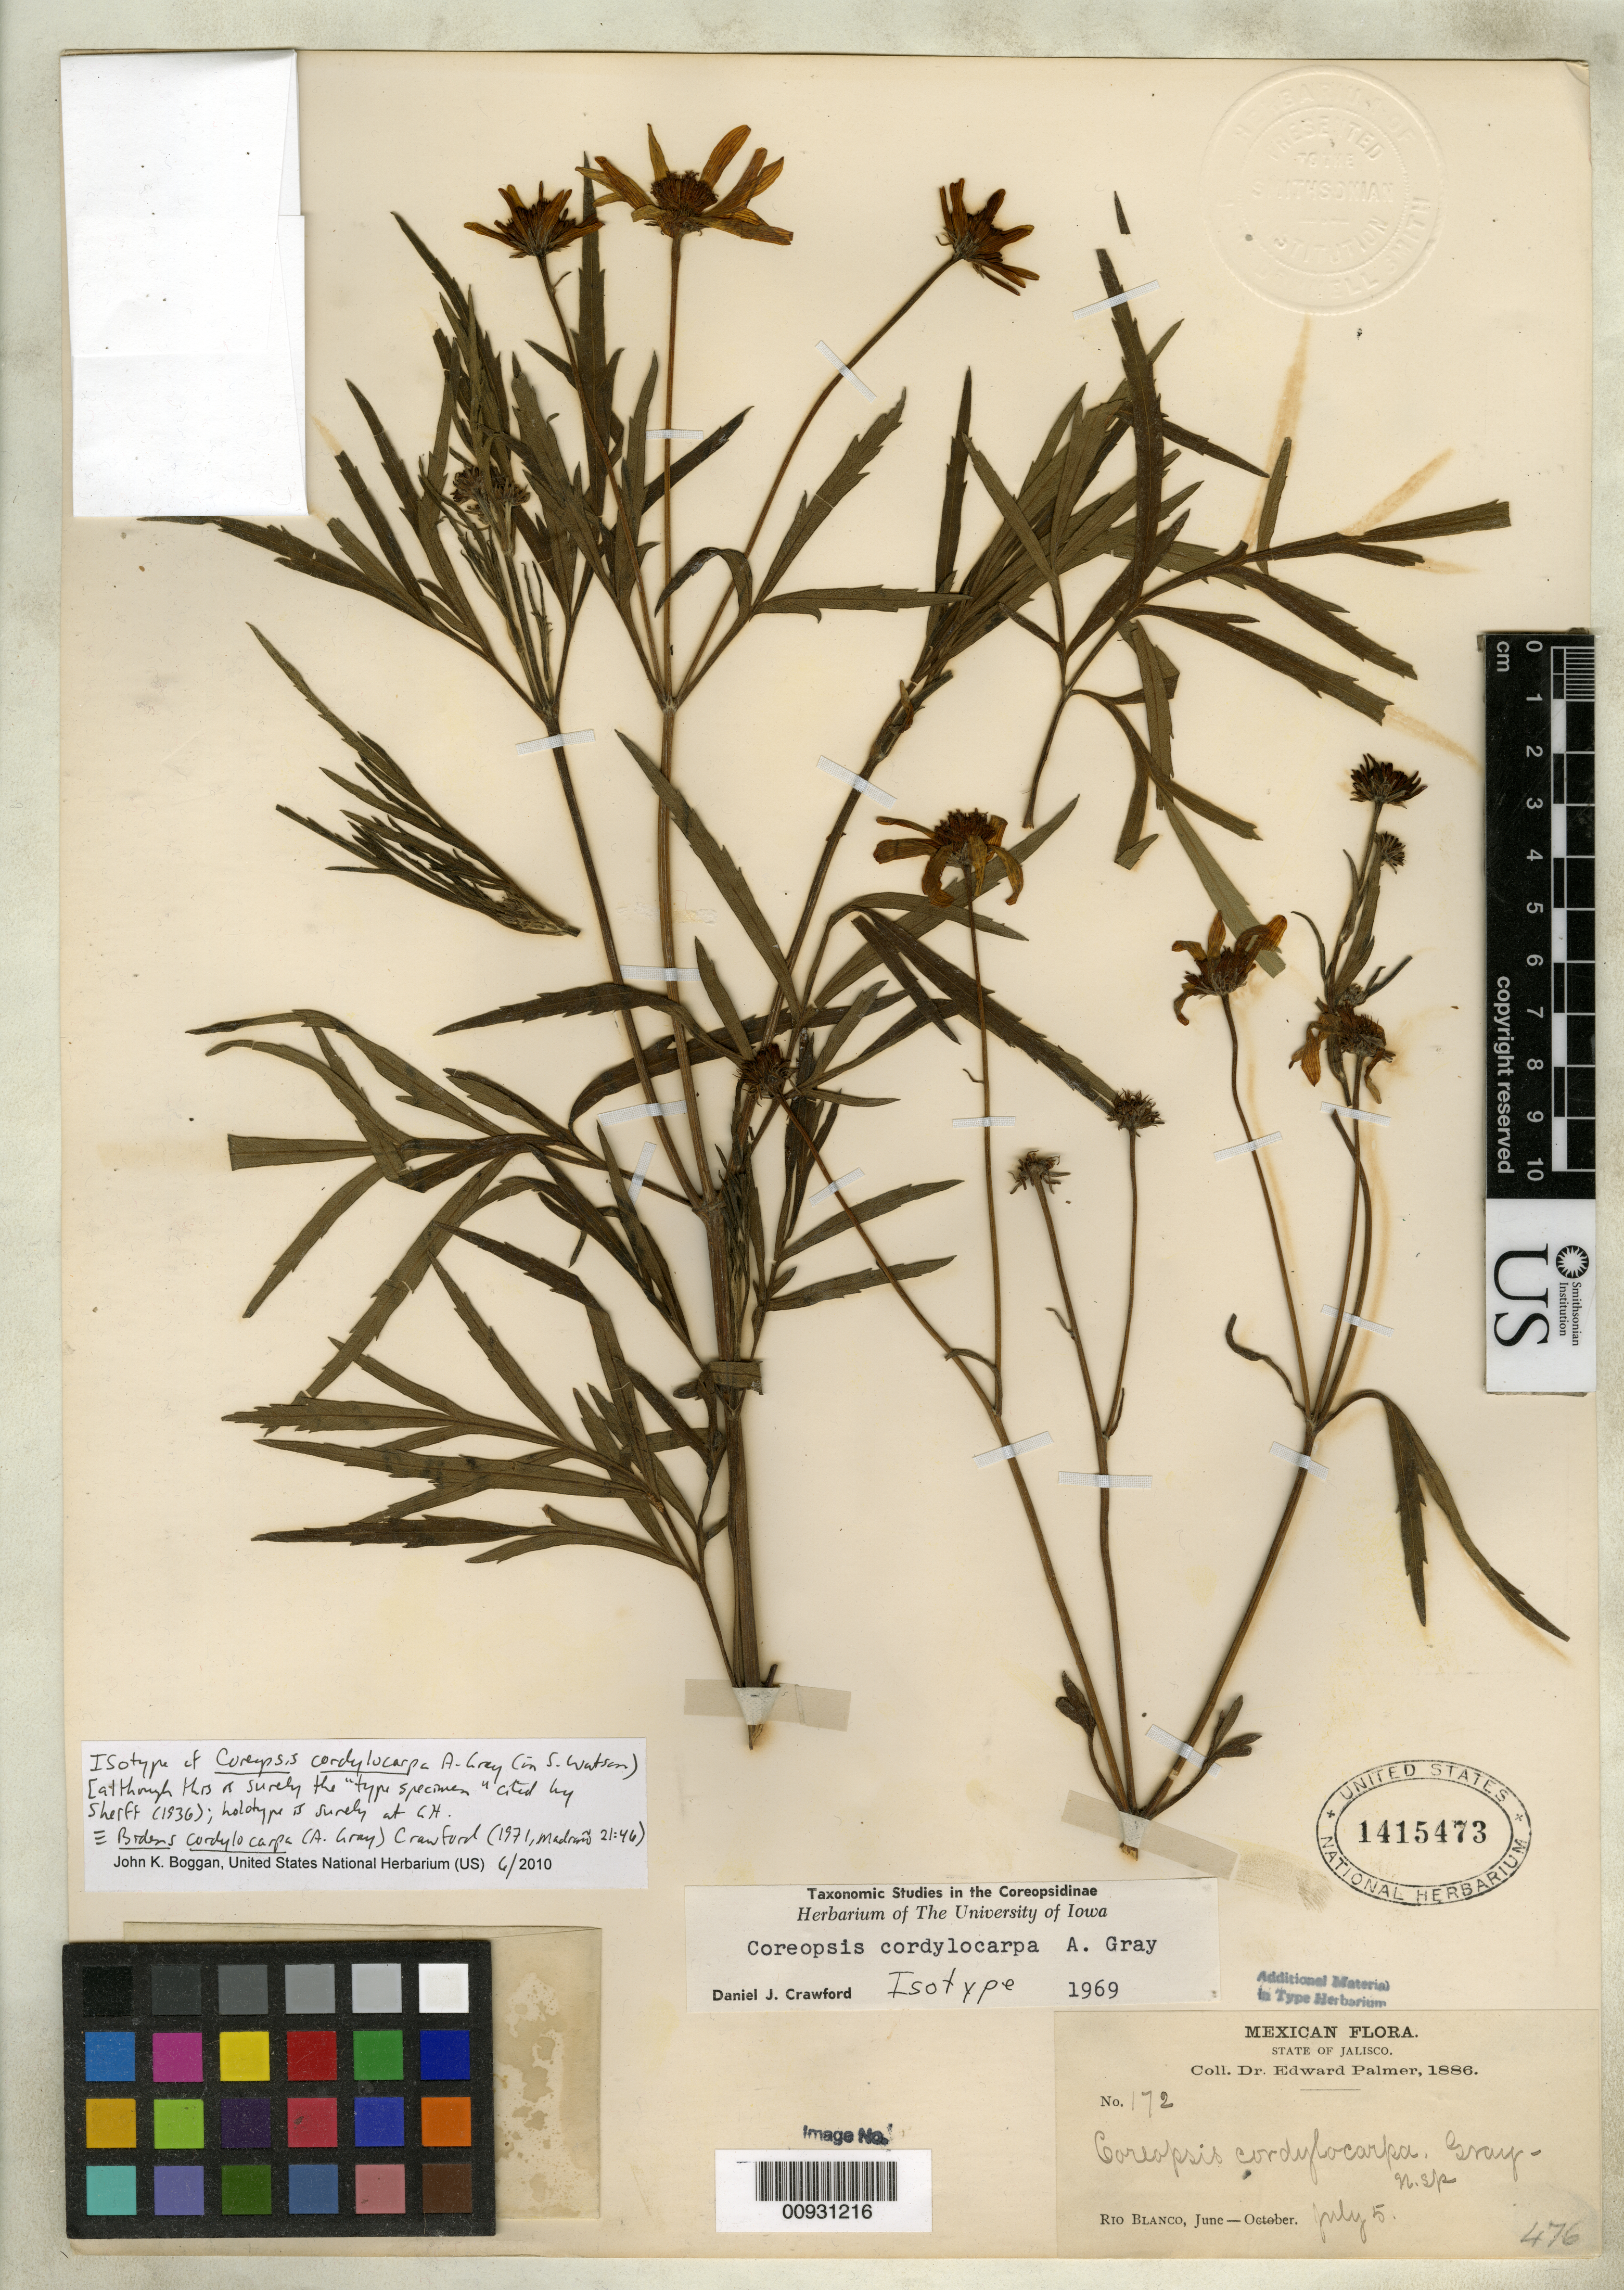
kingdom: Plantae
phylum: Tracheophyta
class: Magnoliopsida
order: Asterales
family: Asteraceae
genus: Coreopsis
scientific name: Coreopsis cordylocarpa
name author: A. Gray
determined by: Boggan, J. K., (US), NMNH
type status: Isotype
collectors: E. Palmer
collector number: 172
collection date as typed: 05 Jul 1886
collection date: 1886-07-05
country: Mexico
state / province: Jalisco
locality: Río Blanco.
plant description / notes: Currently accepted name as cited by D.J. Crawford (1971, Madroño 21: 46).; Specimen ex John Donnell Smith herbarium. This is probably the sheet cited as "type specimen" by Sherff (1936) but holotype is surely at GH, as indicated in HUH online records (June 2010).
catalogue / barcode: US 1415473